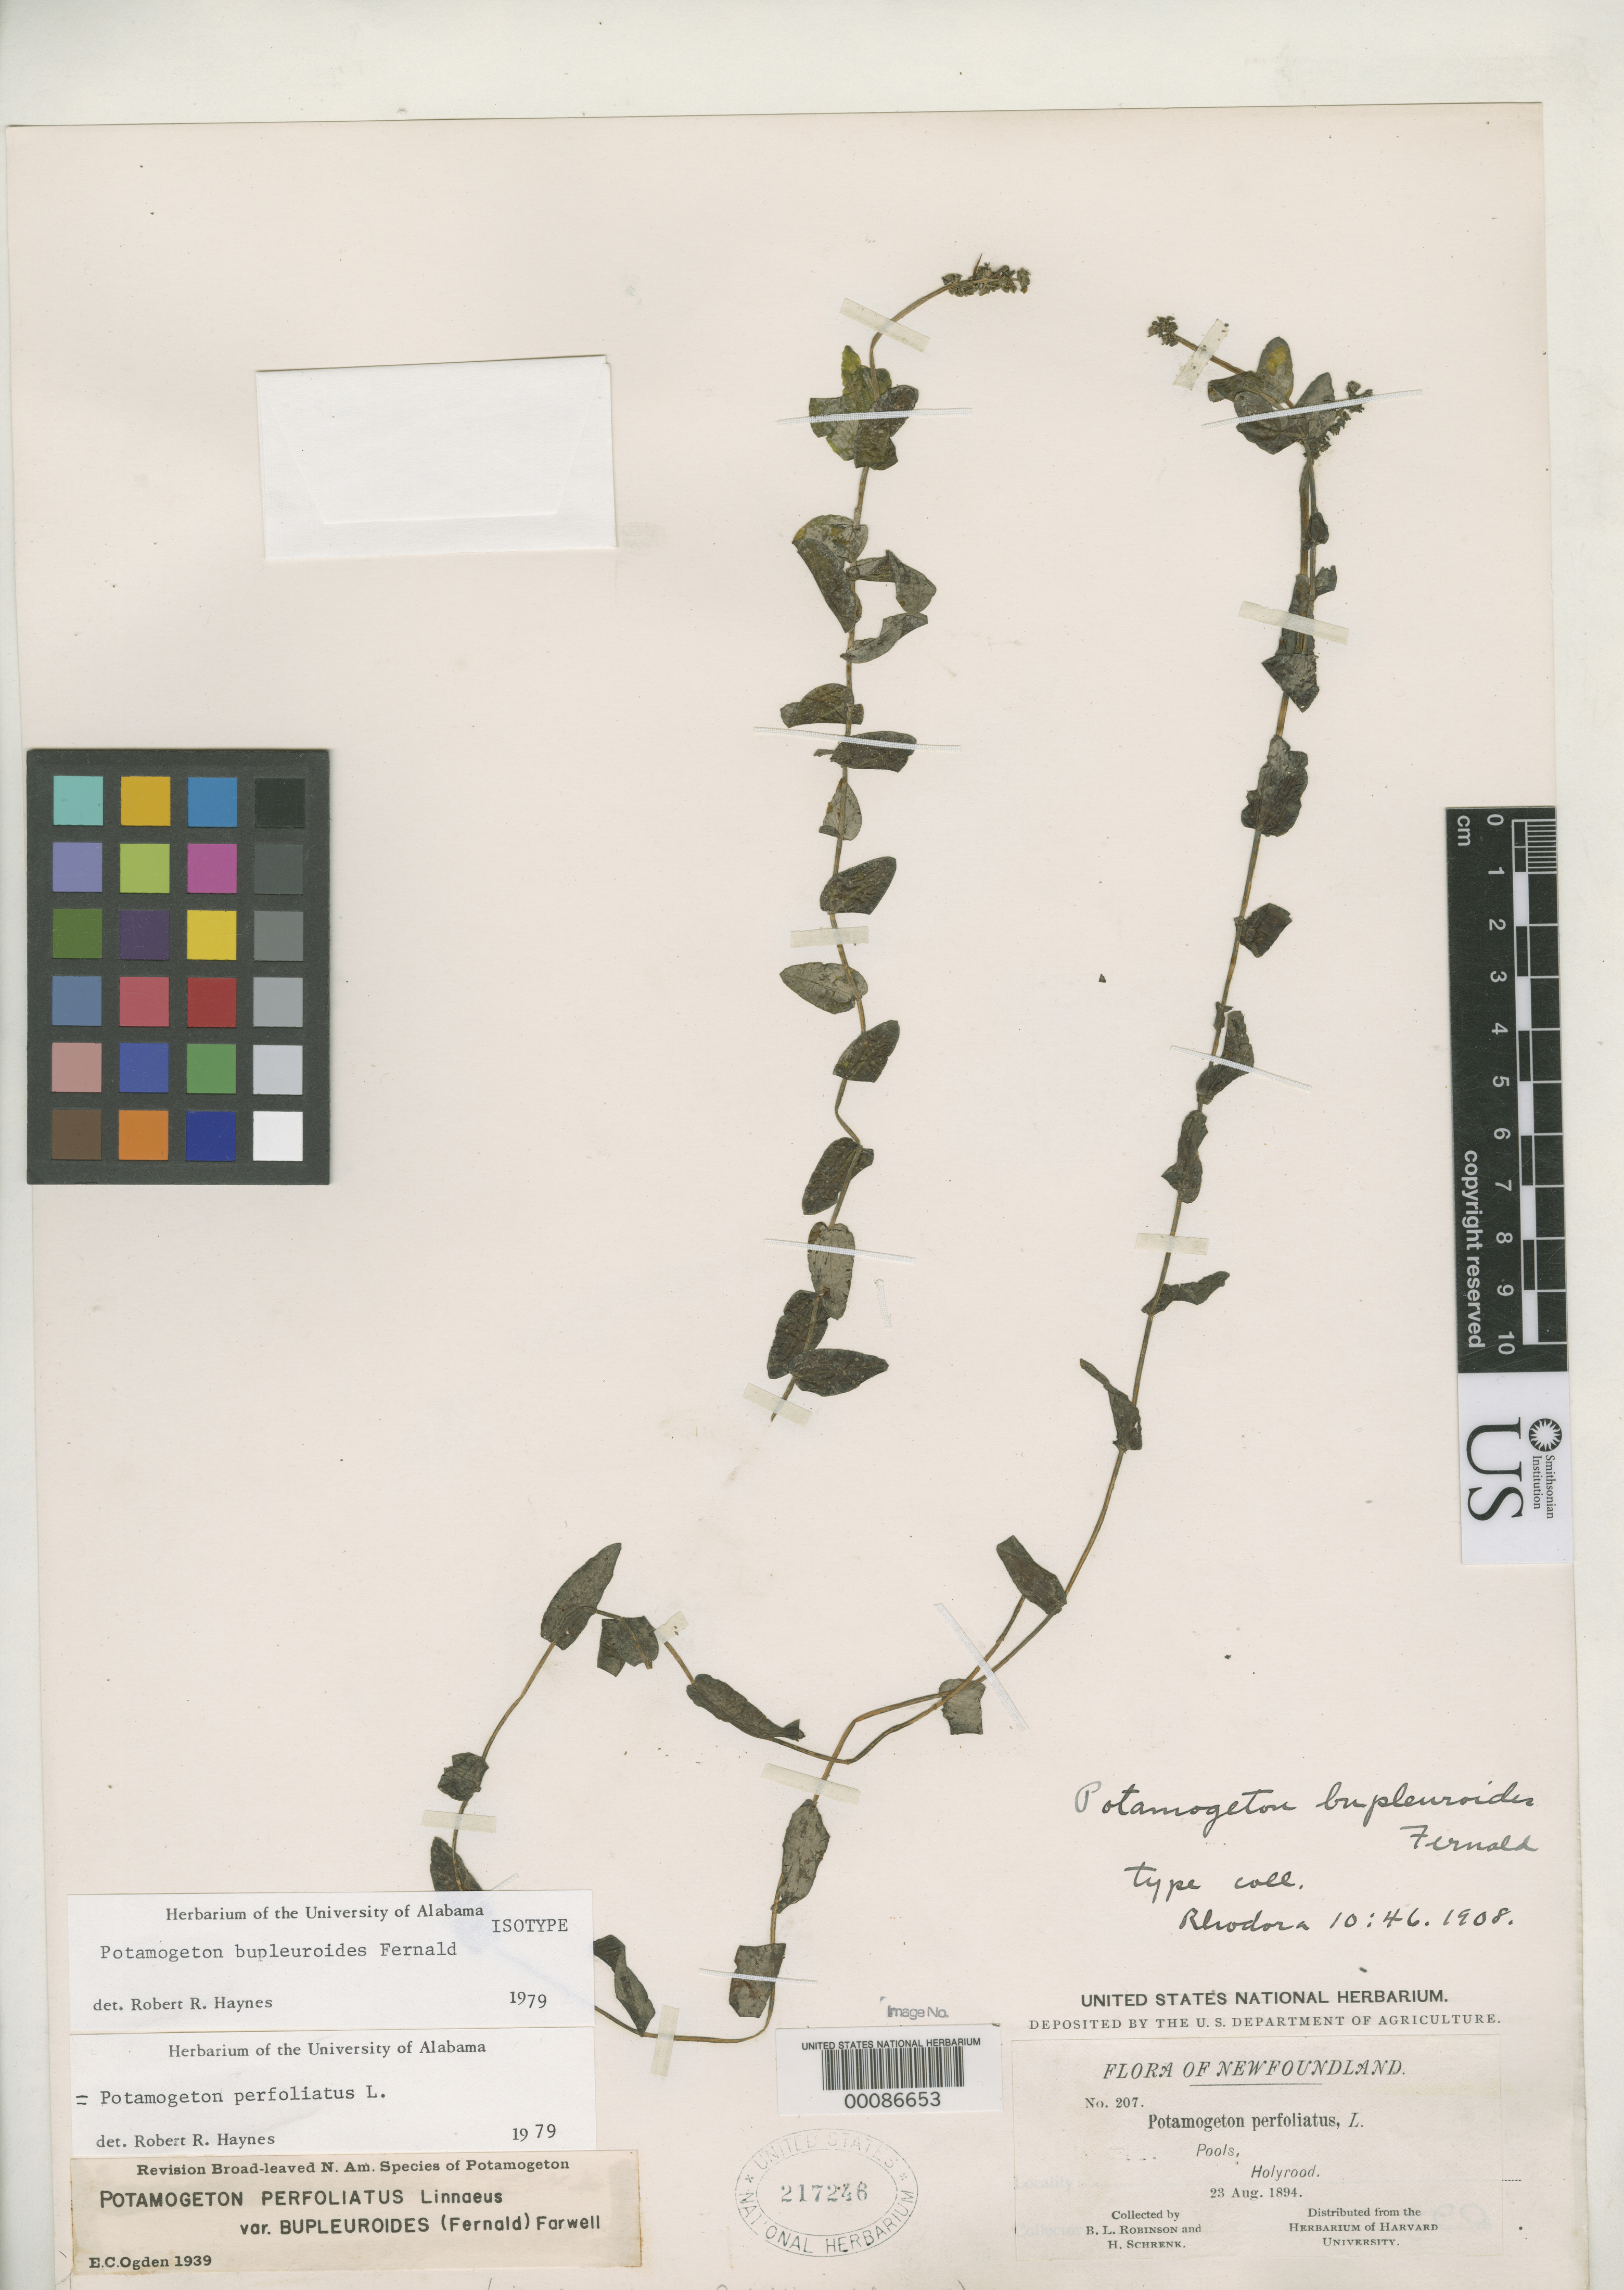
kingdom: Plantae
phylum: Tracheophyta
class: Liliopsida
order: Alismatales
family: Potamogetonaceae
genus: Potamogeton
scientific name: Potamogeton bupleuroides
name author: Fernald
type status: Isotype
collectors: B. L. Robinson & H. v. Schrenk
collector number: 207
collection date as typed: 23 Aug 1894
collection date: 1894-08-23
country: Canada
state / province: Newfoundland and Labrador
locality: Holyroad.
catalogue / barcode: US 217246